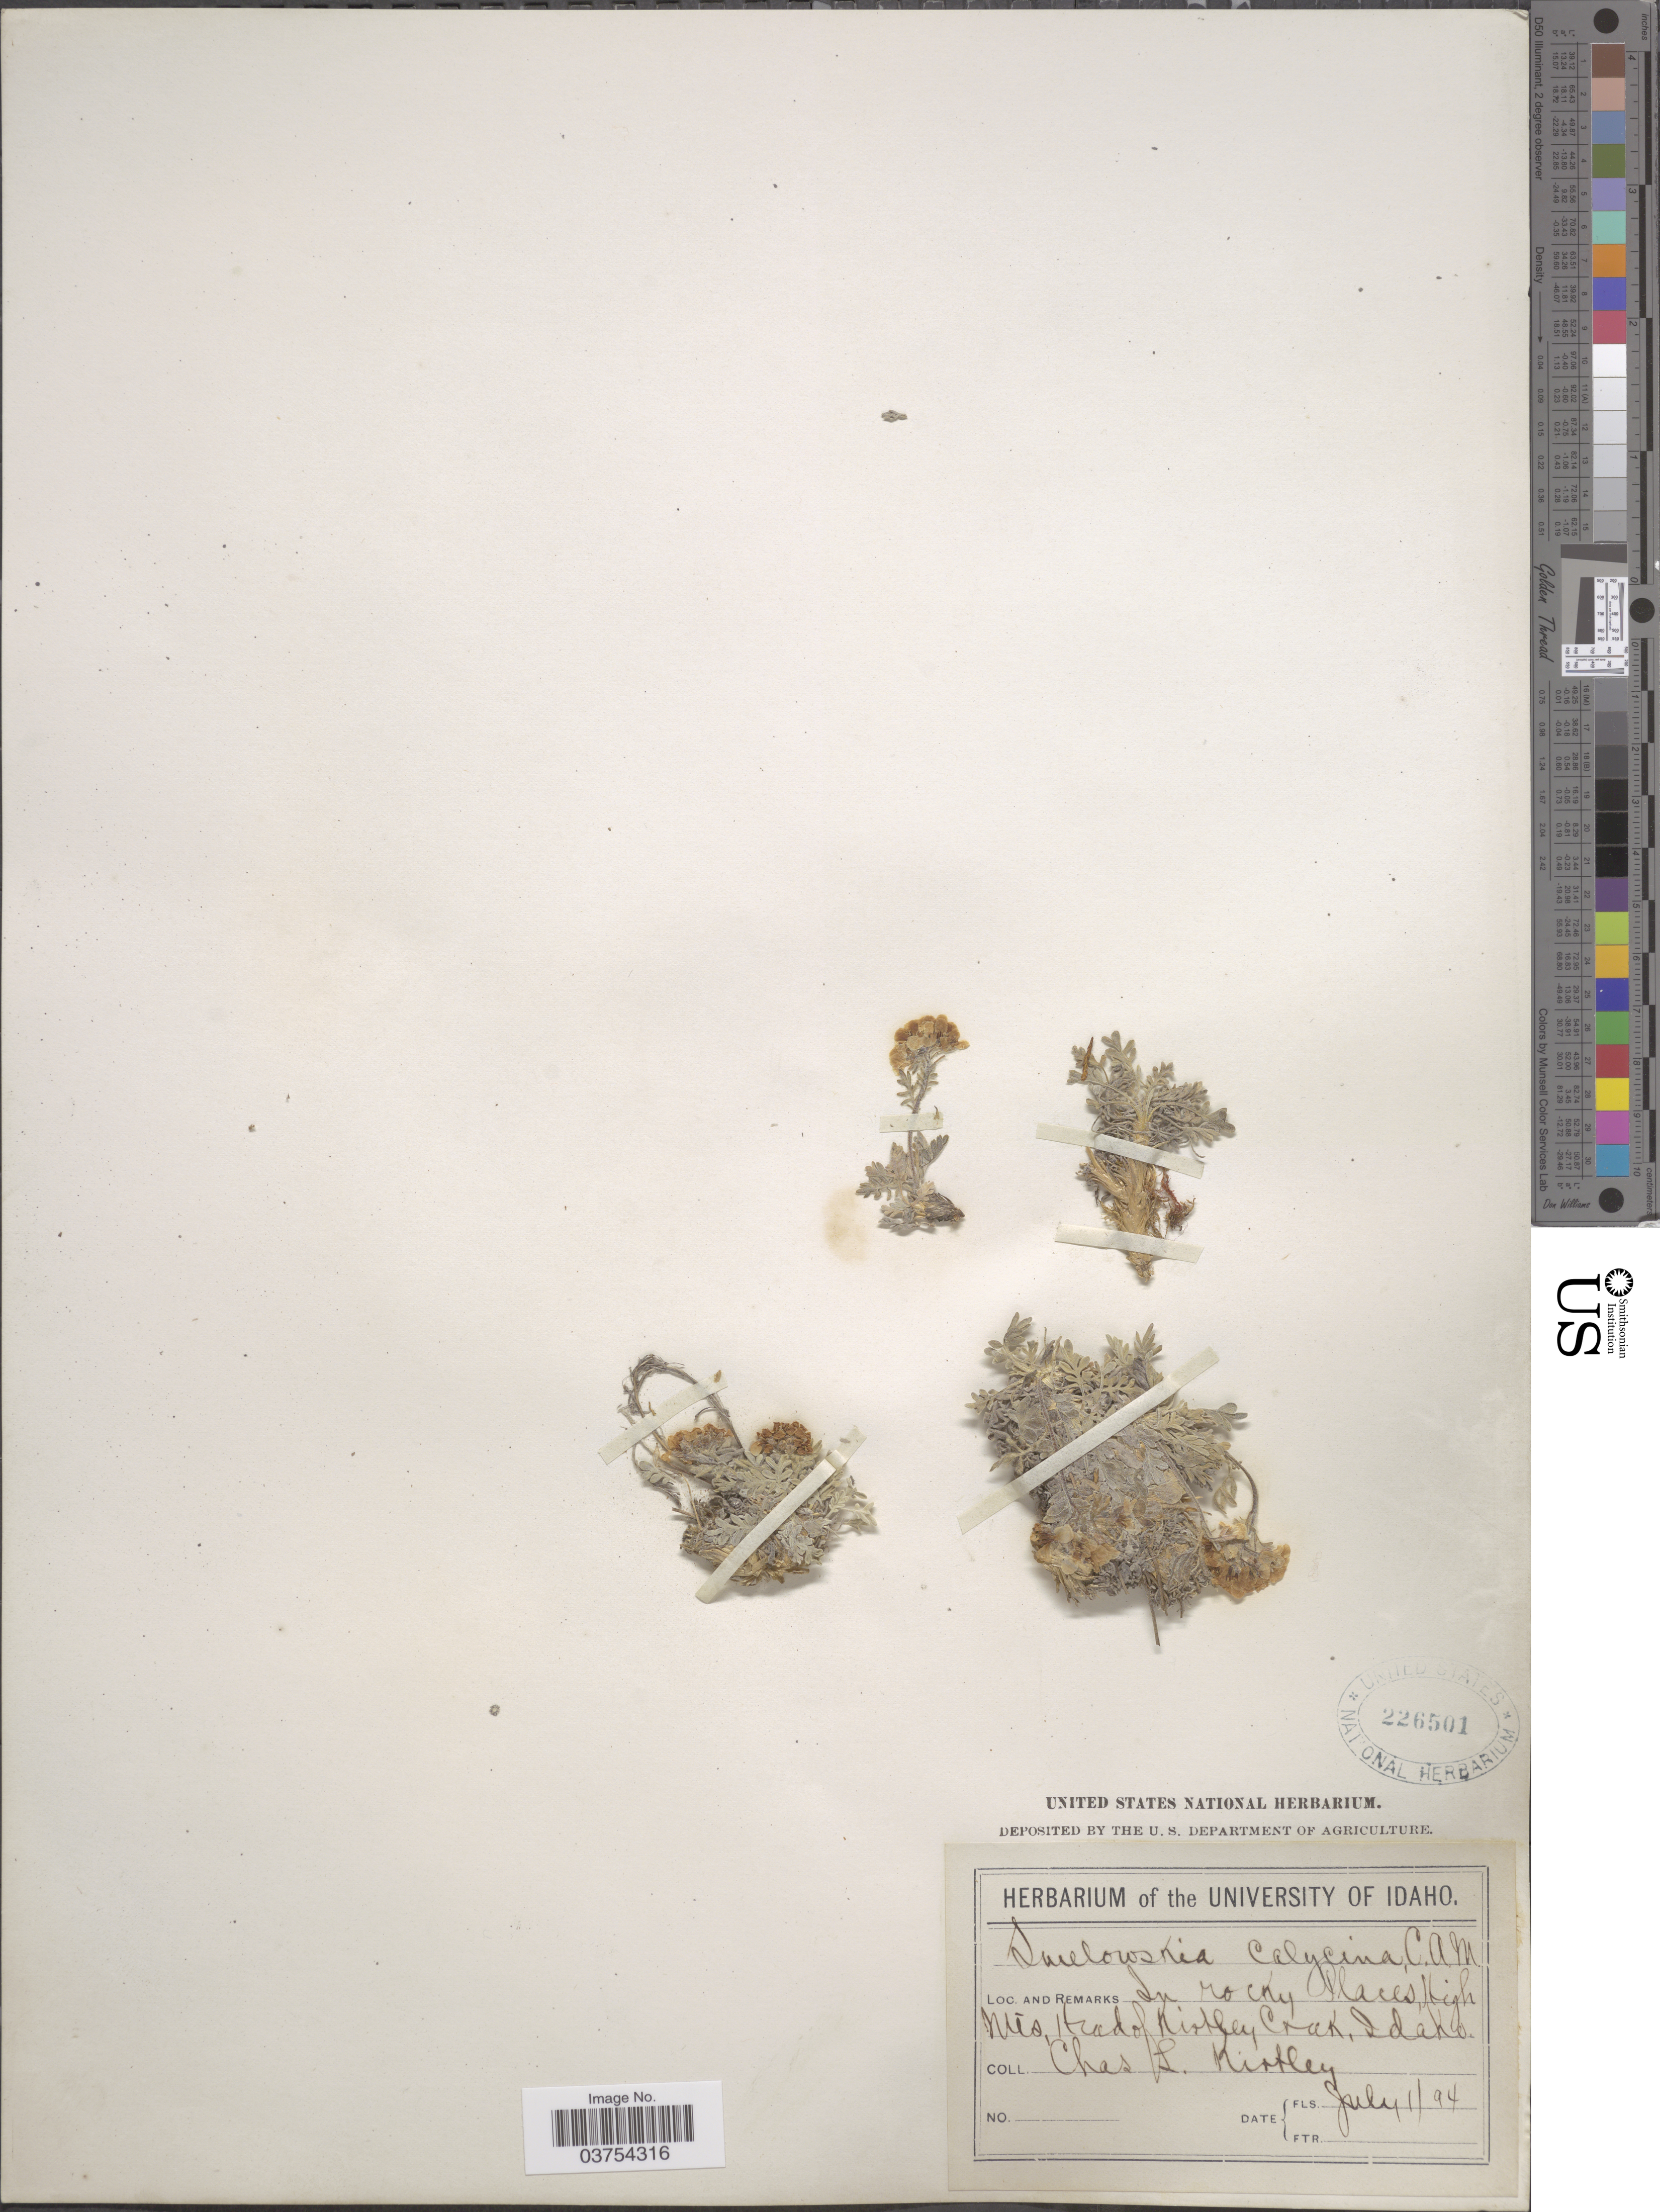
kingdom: Plantae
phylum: Tracheophyta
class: Magnoliopsida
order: Brassicales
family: Brassicaceae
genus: Smelowskia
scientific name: Smelowskia calycina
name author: (Stephan) C.A. Mey.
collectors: C. Kirtley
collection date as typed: Transcribed d/m/y: 1/7/94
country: United States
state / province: Idaho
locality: High Mts, Head of Kirtley Creek.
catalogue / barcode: US 226501